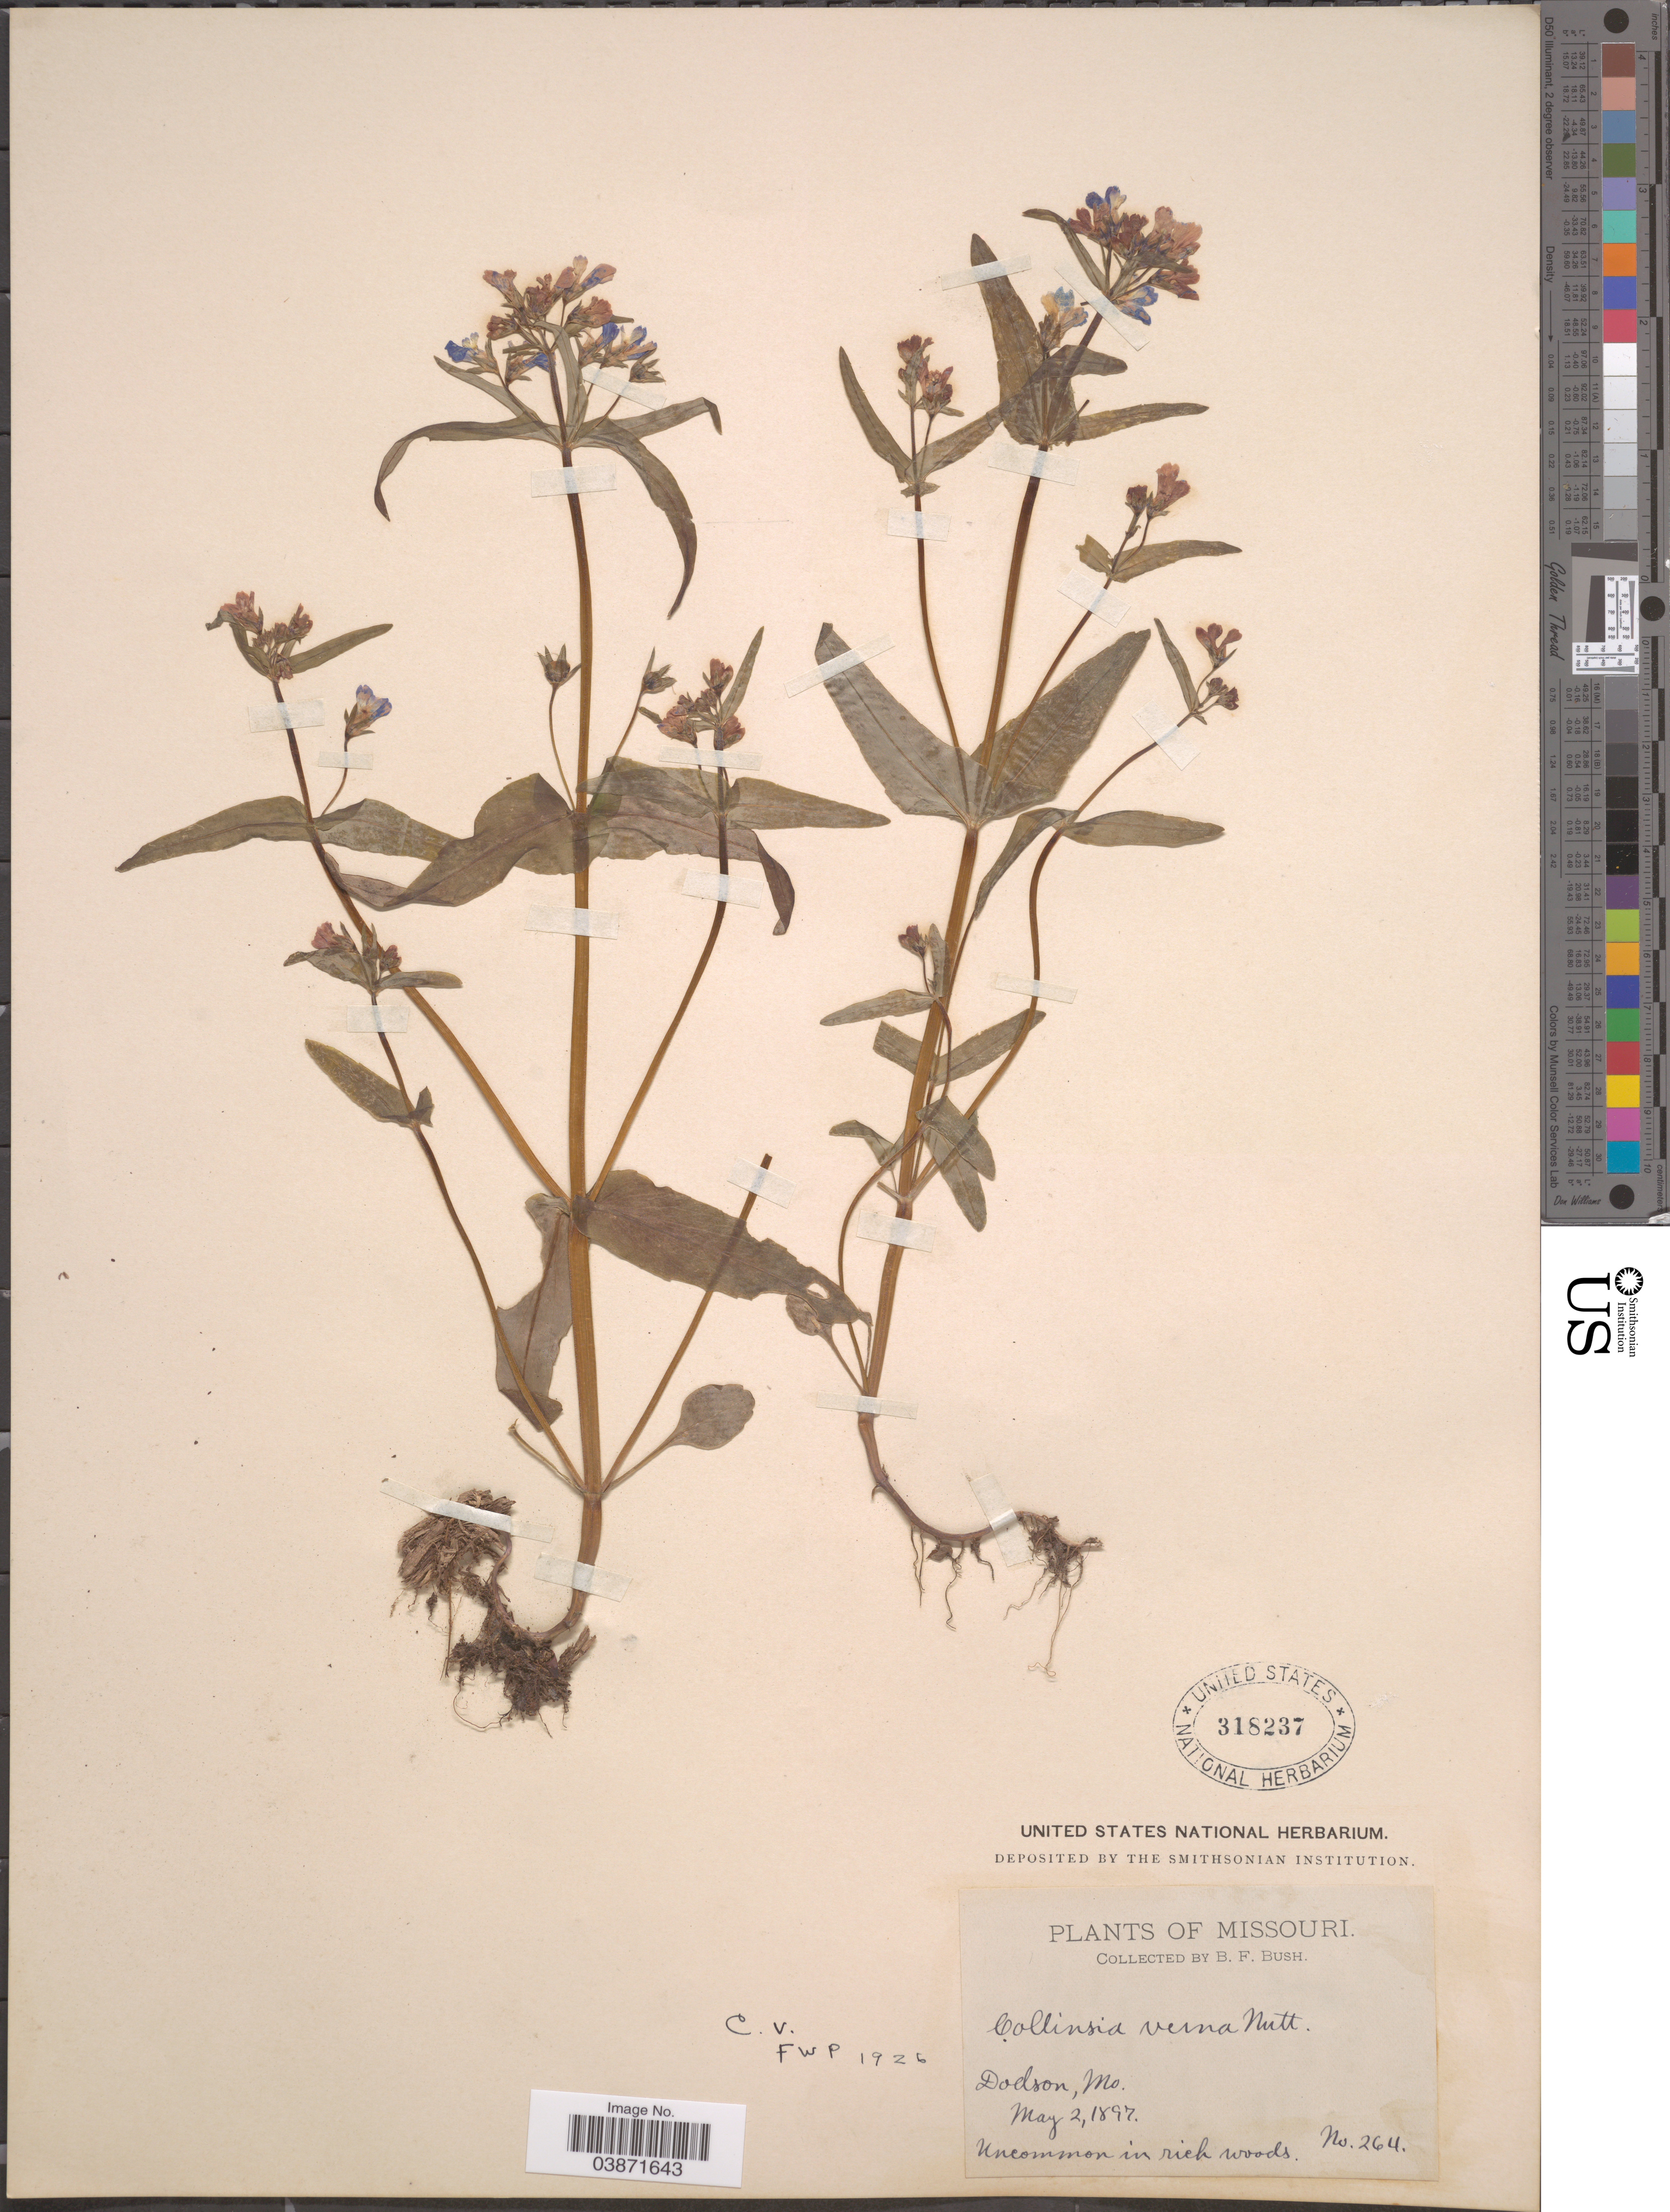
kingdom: Plantae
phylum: Tracheophyta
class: Magnoliopsida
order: Lamiales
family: Plantaginaceae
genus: Collinsia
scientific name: Collinsia verna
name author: Nutt.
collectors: B. F. Bush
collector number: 264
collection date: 1897-05-02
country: United States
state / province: Missouri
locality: Dodson.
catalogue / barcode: US 318237